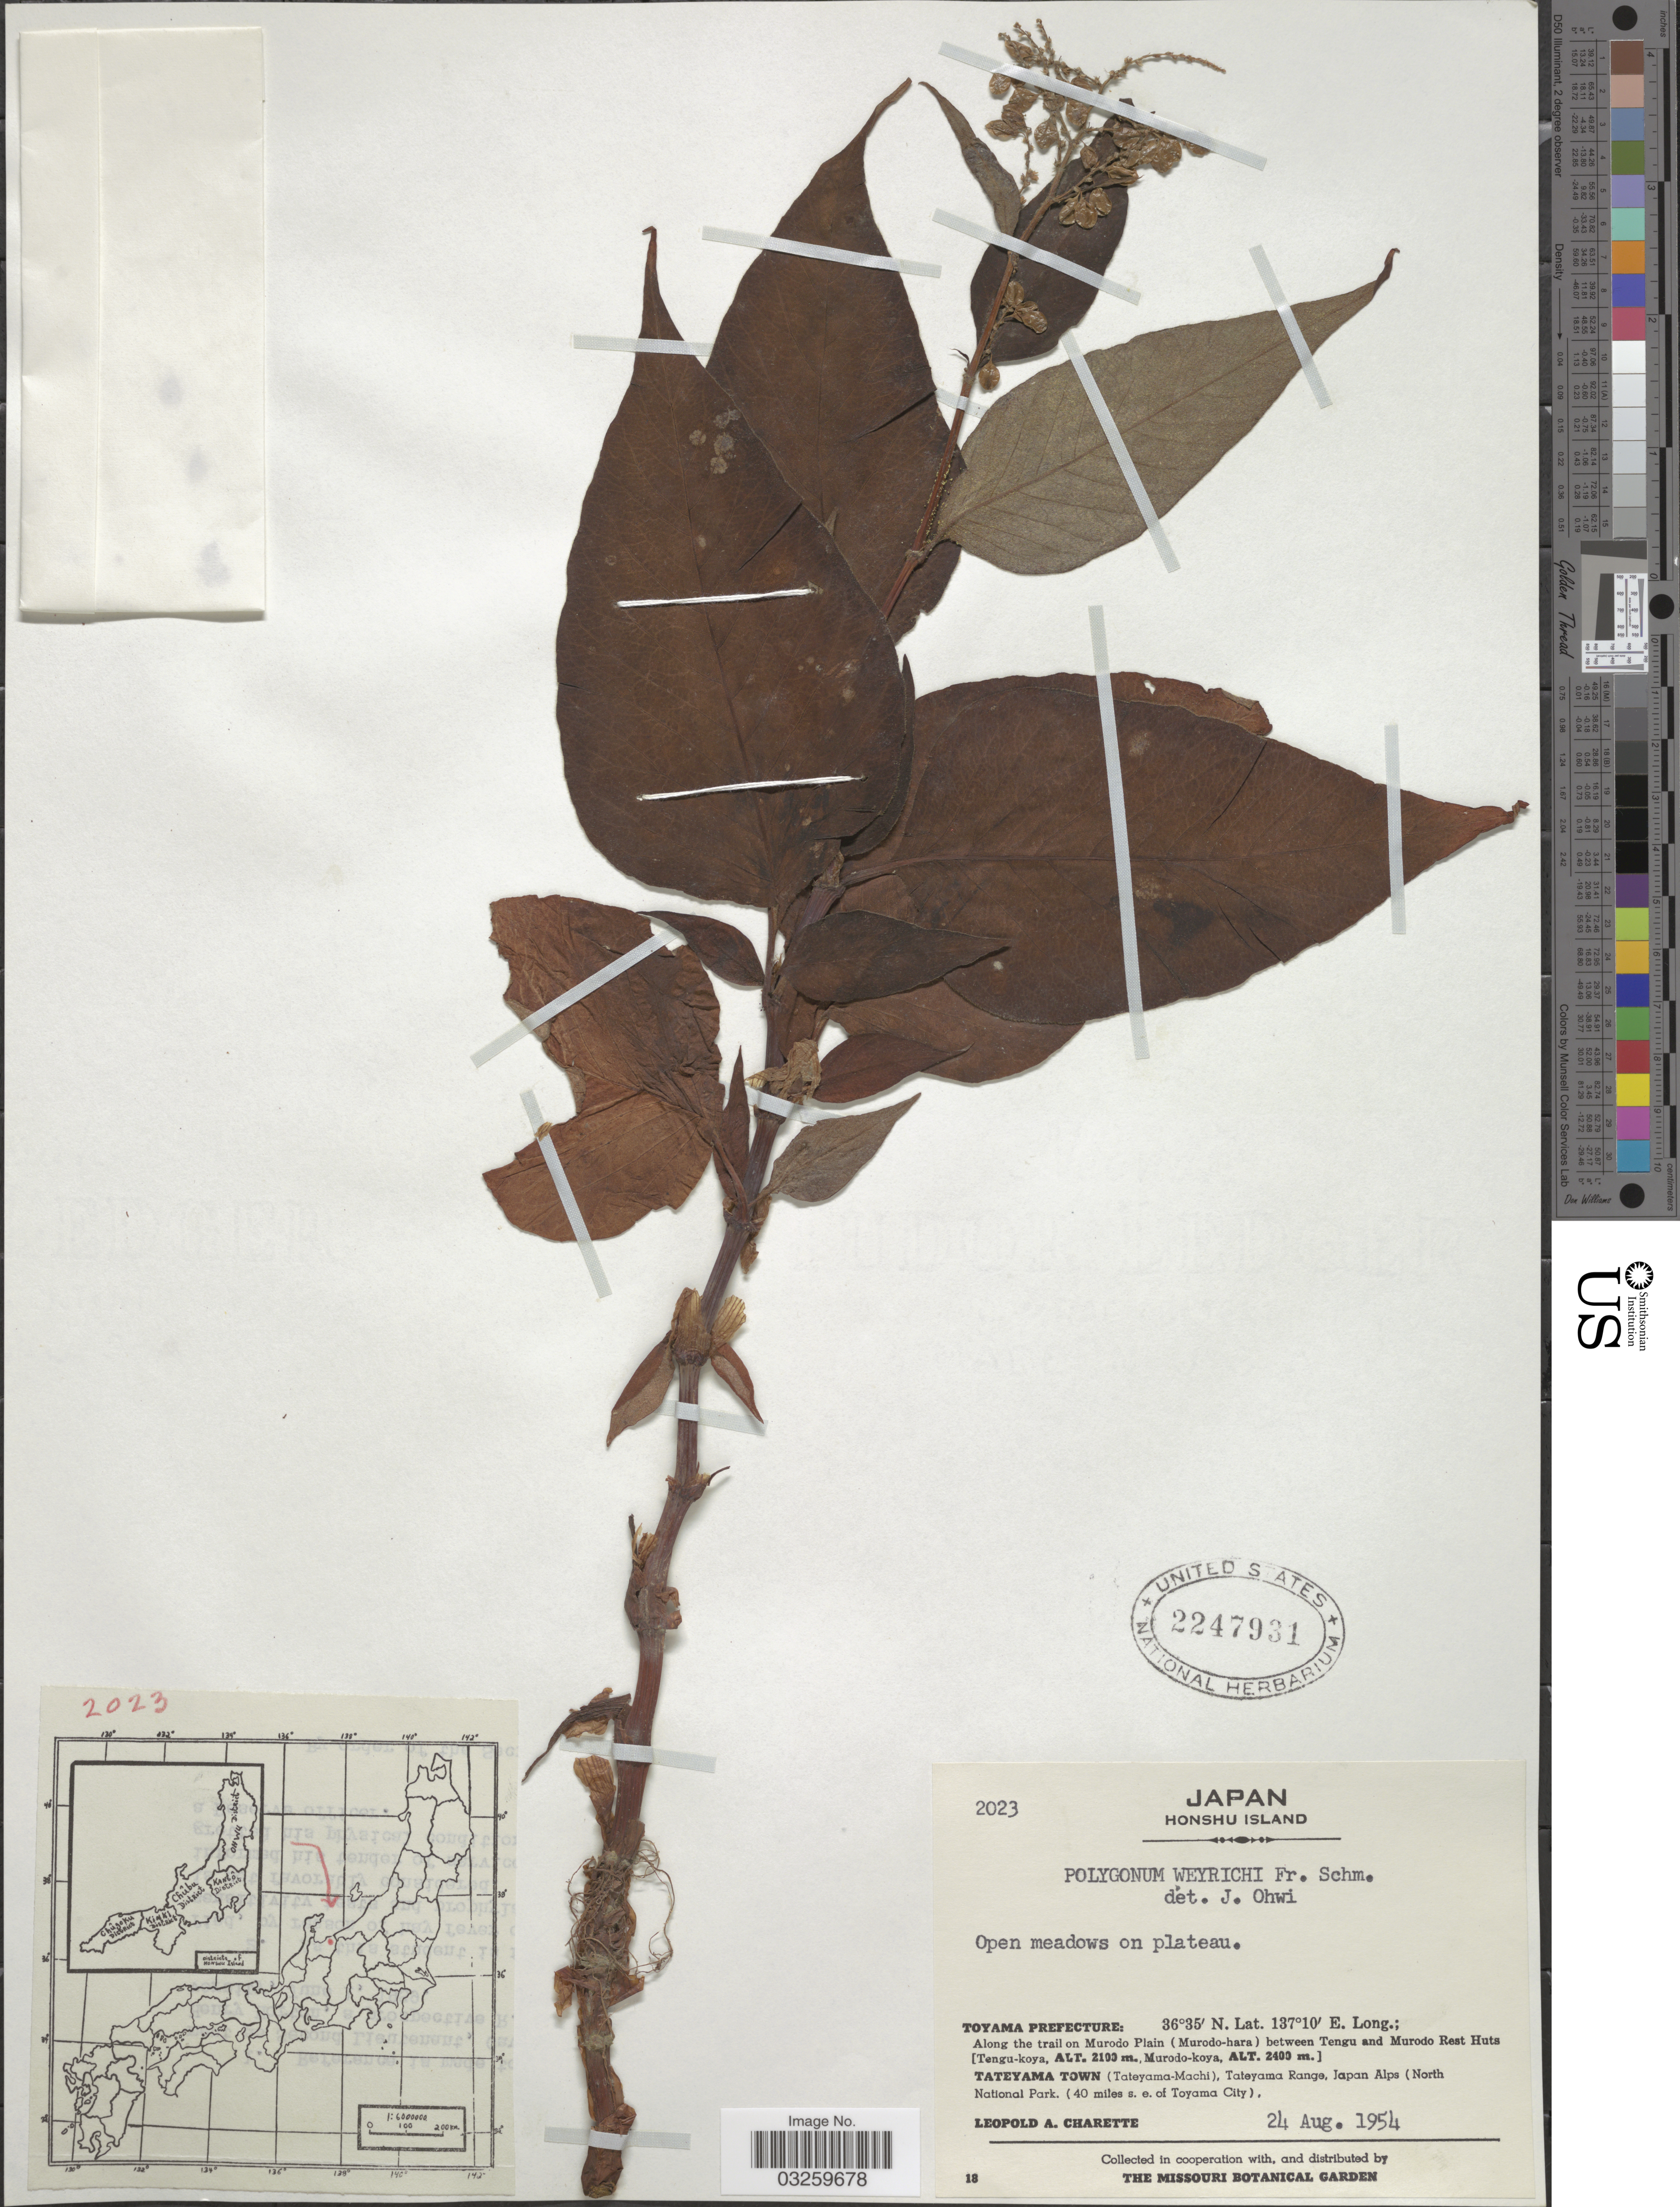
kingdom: Plantae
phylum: Tracheophyta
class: Magnoliopsida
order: Caryophyllales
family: Polygonaceae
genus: Koenigia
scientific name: Koenigia weyrichii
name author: (F. Schmidt) T.M. Schust. & Reveal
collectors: L. A. Charette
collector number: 2023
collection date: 1954-08-24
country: Japan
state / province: Toyama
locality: Honshu Island. Toyama Prefecture: Along the trail on Murodo Plain (Murodo-hara) between Tengu and Murodo Rest Huts [Tengu-koya, Murodo-koya]. Tateyama Town (Tateyama-Machi), Tateyama Range, Japan Alps (North National Park. (40 miles s.e. of Toyama City).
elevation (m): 2100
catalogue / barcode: US 2247931